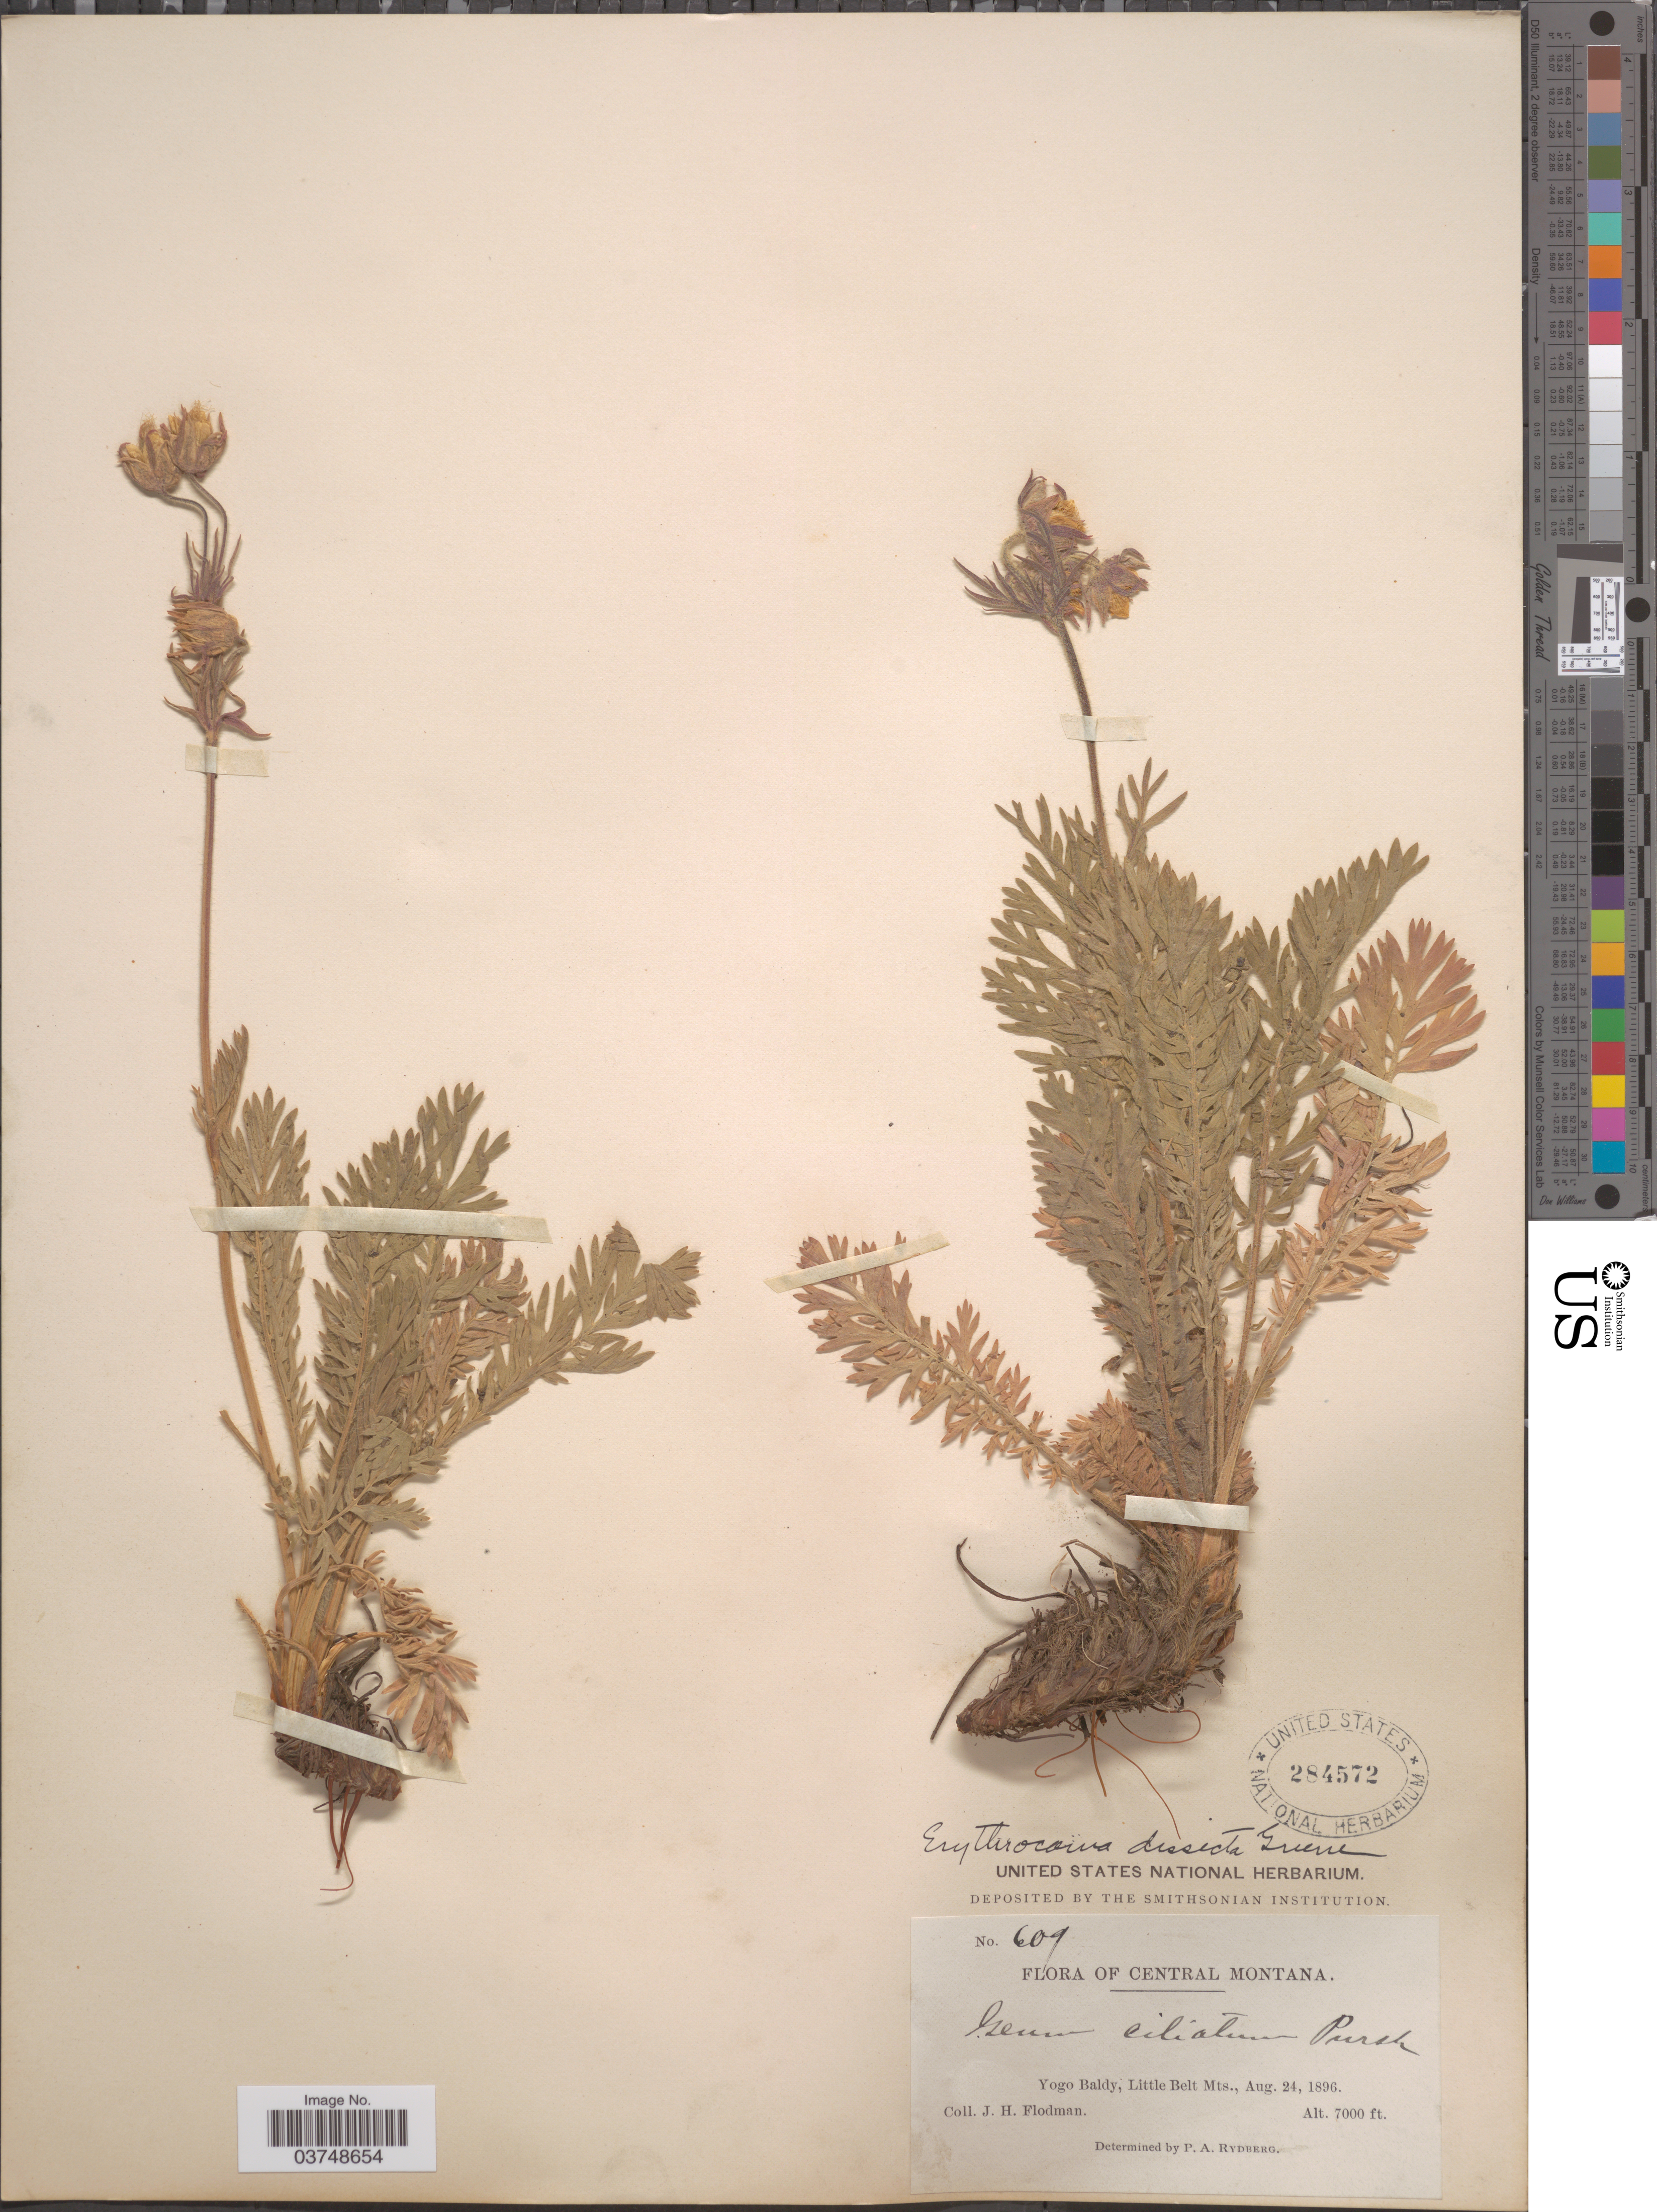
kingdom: Plantae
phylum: Tracheophyta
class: Magnoliopsida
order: Rosales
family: Rosaceae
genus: Geum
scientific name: Geum triflorum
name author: Pursh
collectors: J. Flodman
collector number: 609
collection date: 1896-07-24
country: United States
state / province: Montana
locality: Central Montana. Yogo Baldy, Little Belt Mts.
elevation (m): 2134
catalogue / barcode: US 284572